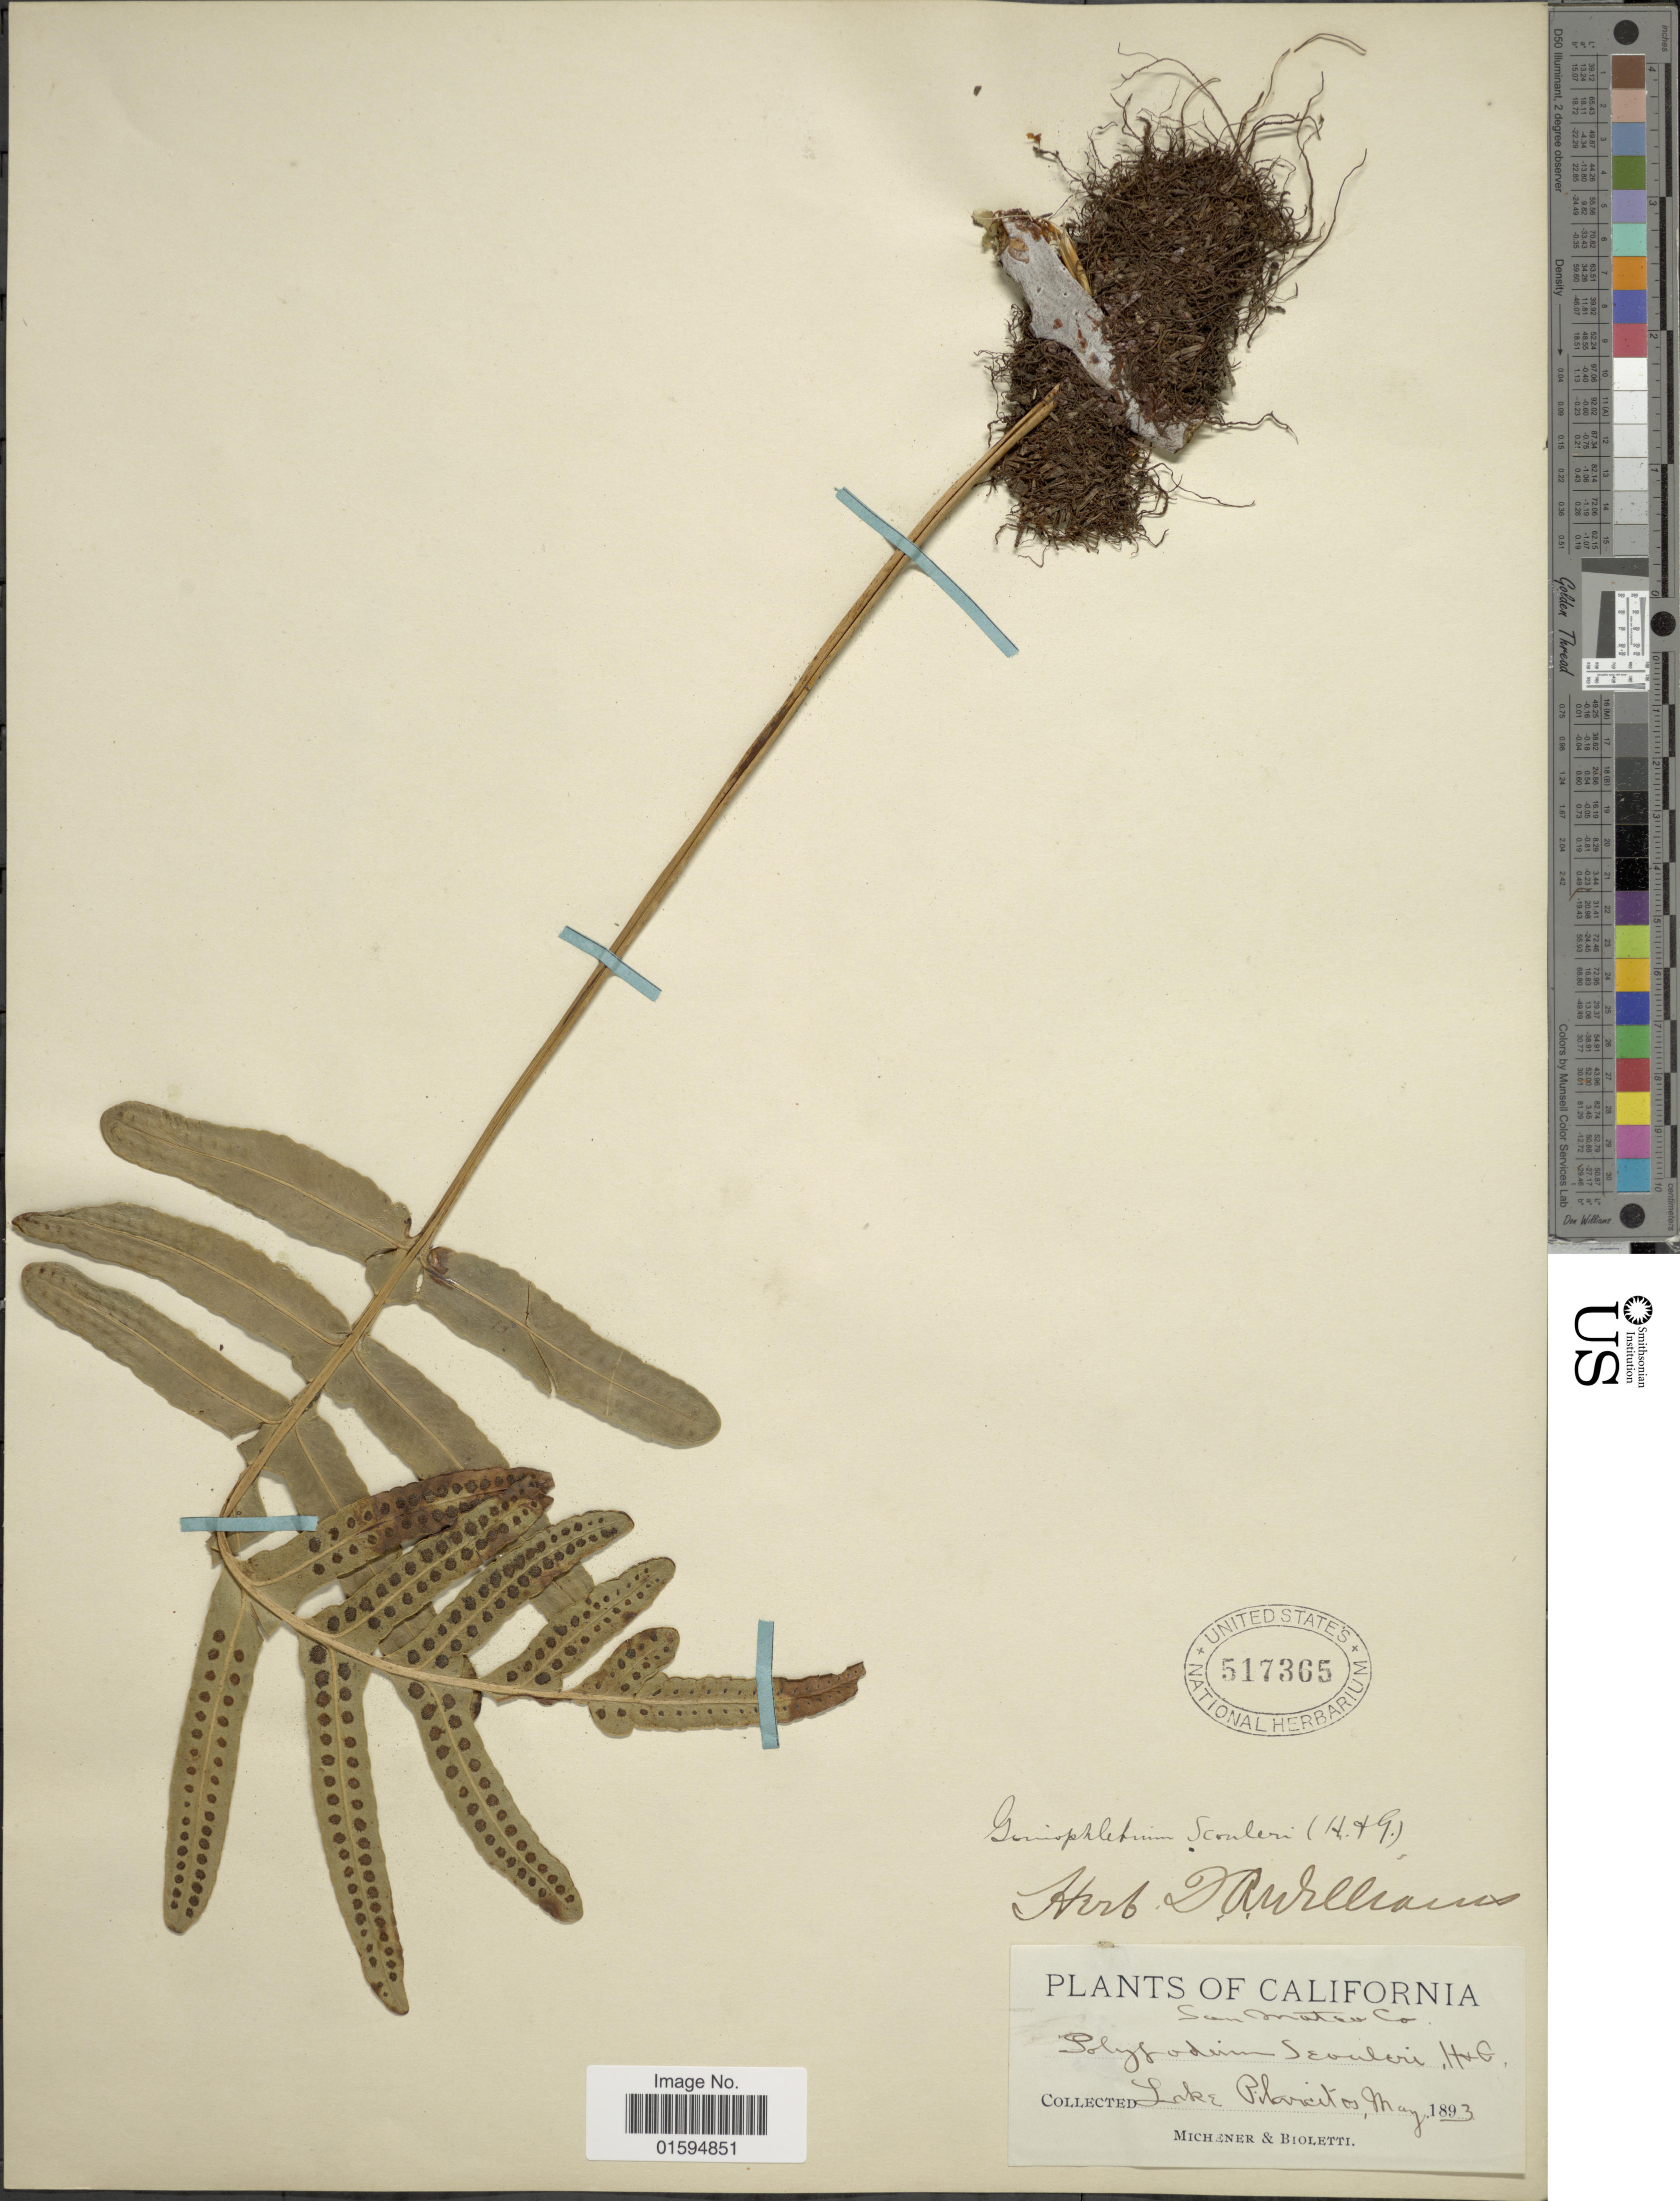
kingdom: Plantae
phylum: Tracheophyta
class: Polypodiopsida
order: Polypodiales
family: Polypodiaceae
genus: Polypodium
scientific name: Polypodium scouleri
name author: Hook. & Grev.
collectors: -. Michener & -- Bioletti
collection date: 1893-05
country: United States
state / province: California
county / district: San Mateo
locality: San Mateo Co. Lake Pilarcitos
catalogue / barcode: US 517365